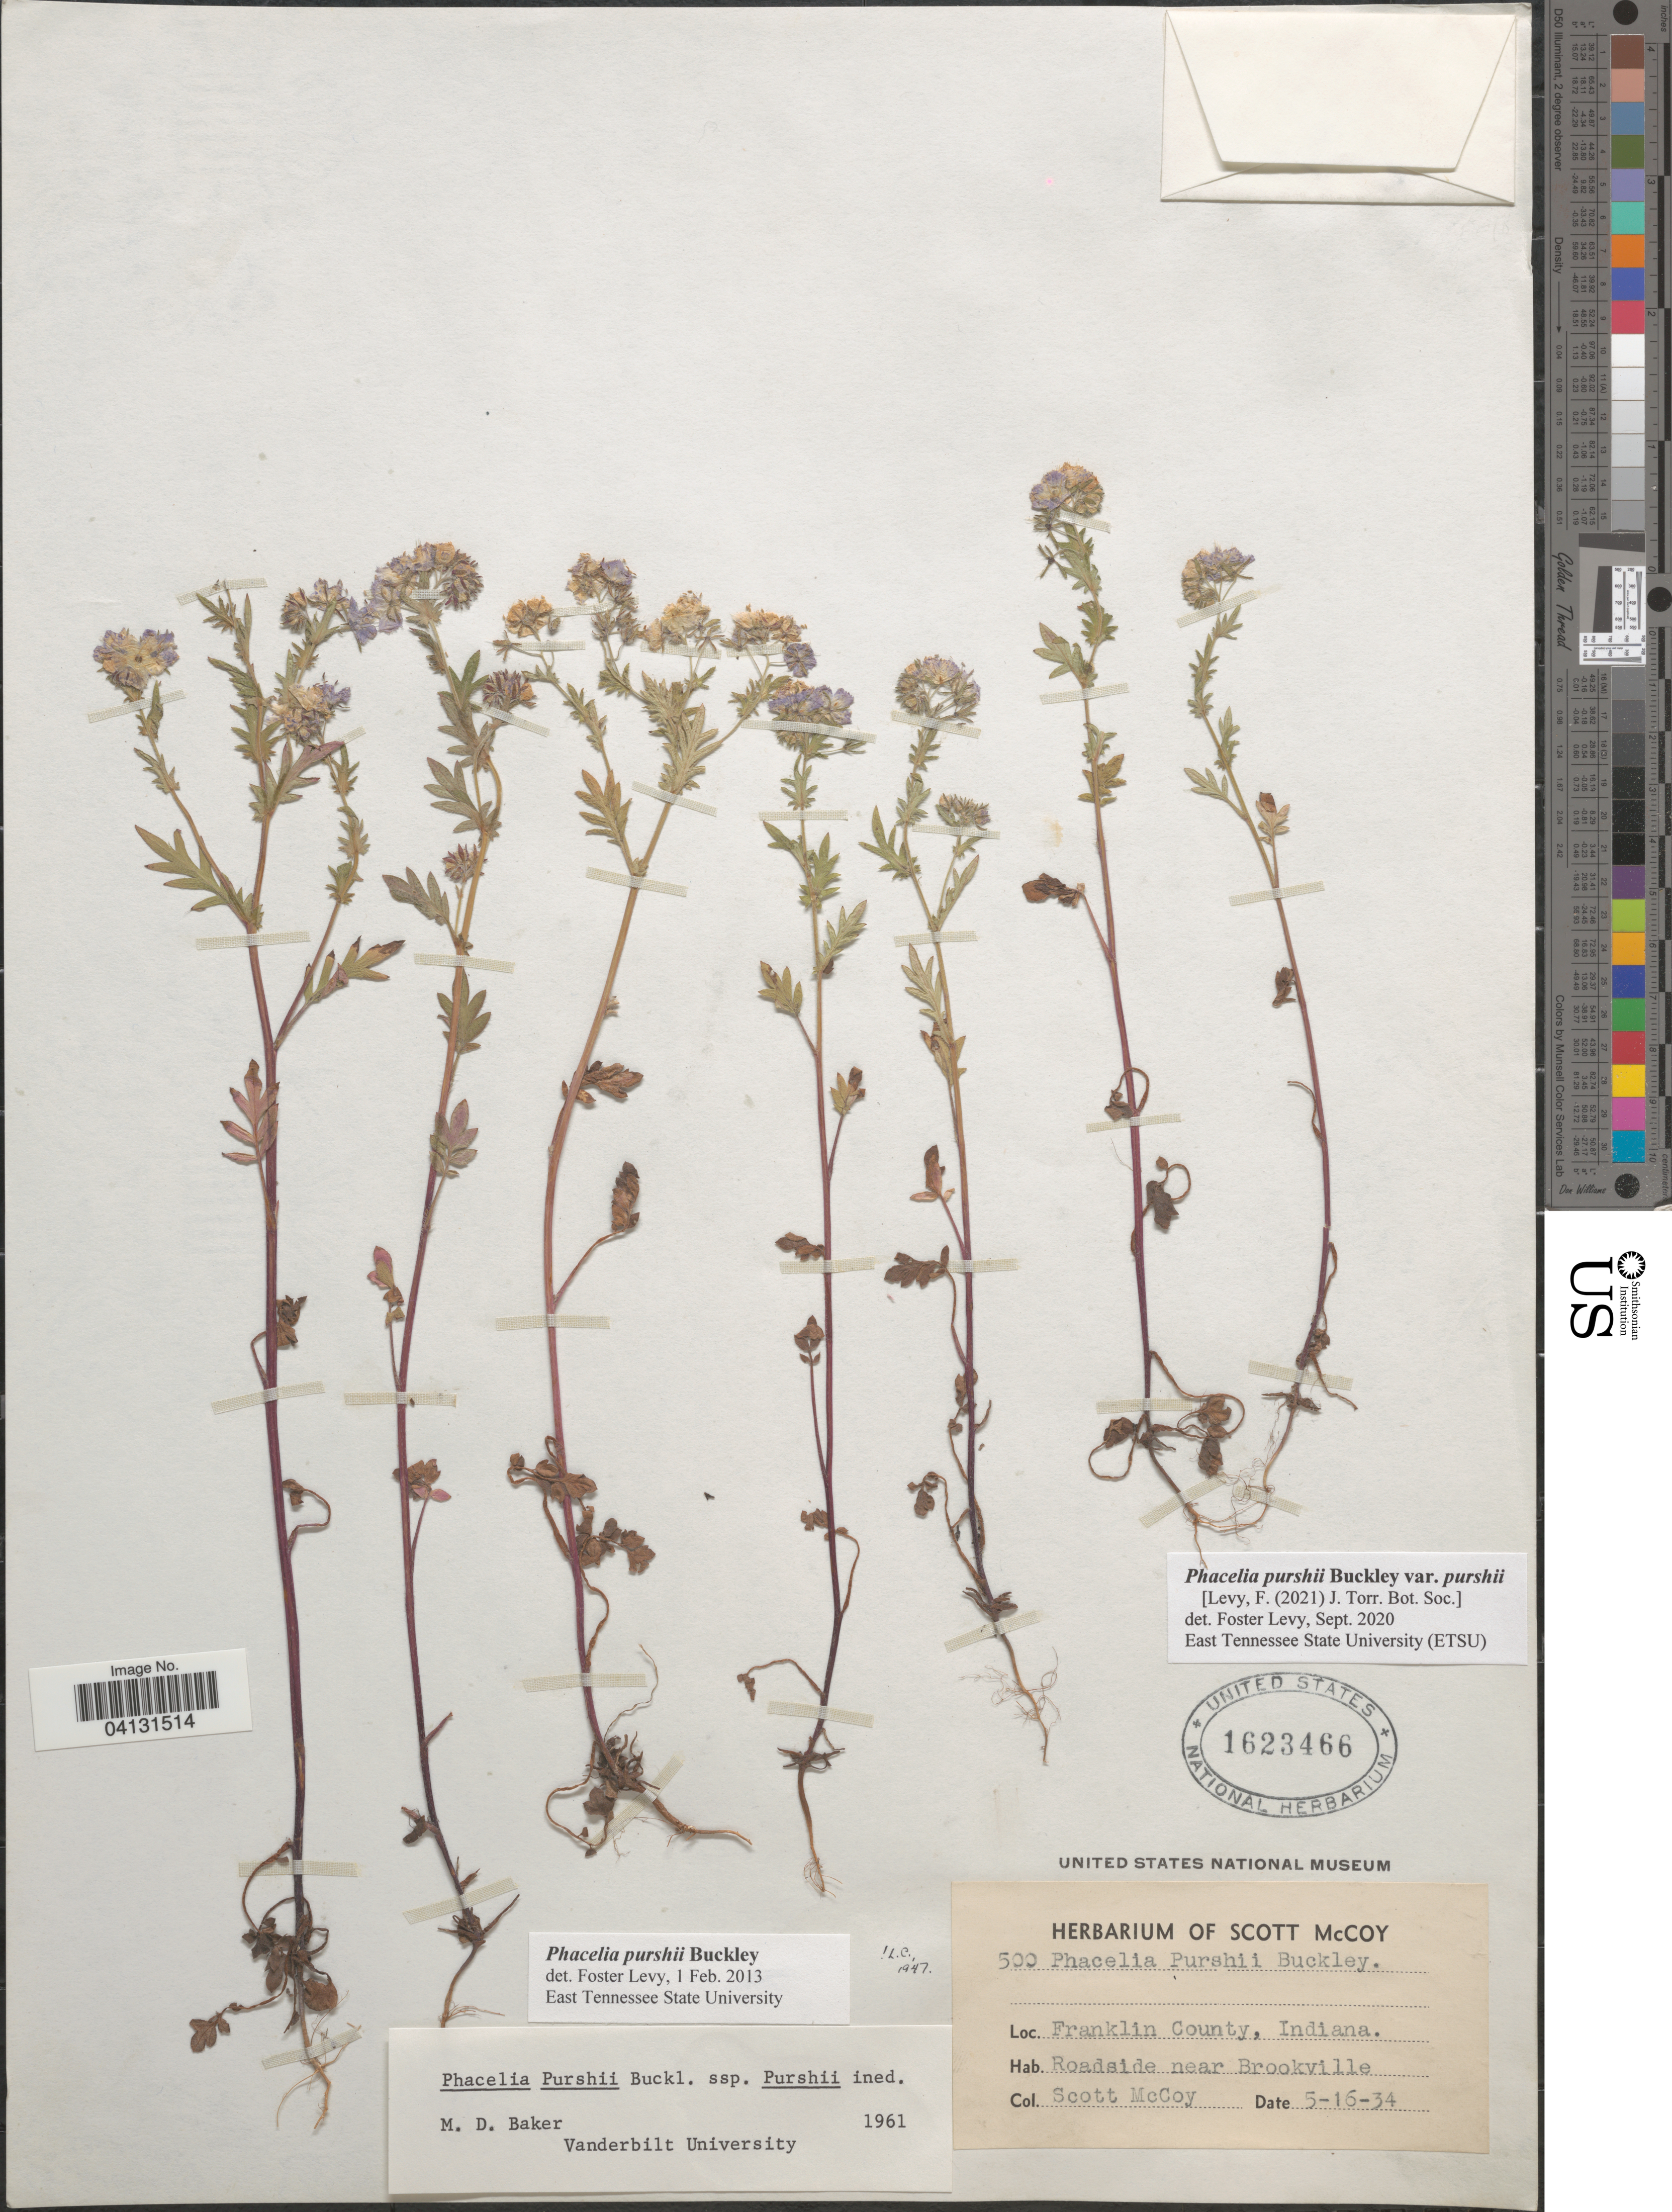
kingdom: Plantae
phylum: Tracheophyta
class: Magnoliopsida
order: Boraginales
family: Hydrophyllaceae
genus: Phacelia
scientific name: Phacelia purshii var. purshii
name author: Buckley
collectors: S. McCoy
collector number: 500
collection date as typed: Transcribed d/m/y: 16/5/34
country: United States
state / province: Indiana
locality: Franklin County. Roadside near Brookville.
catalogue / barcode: US 1623466